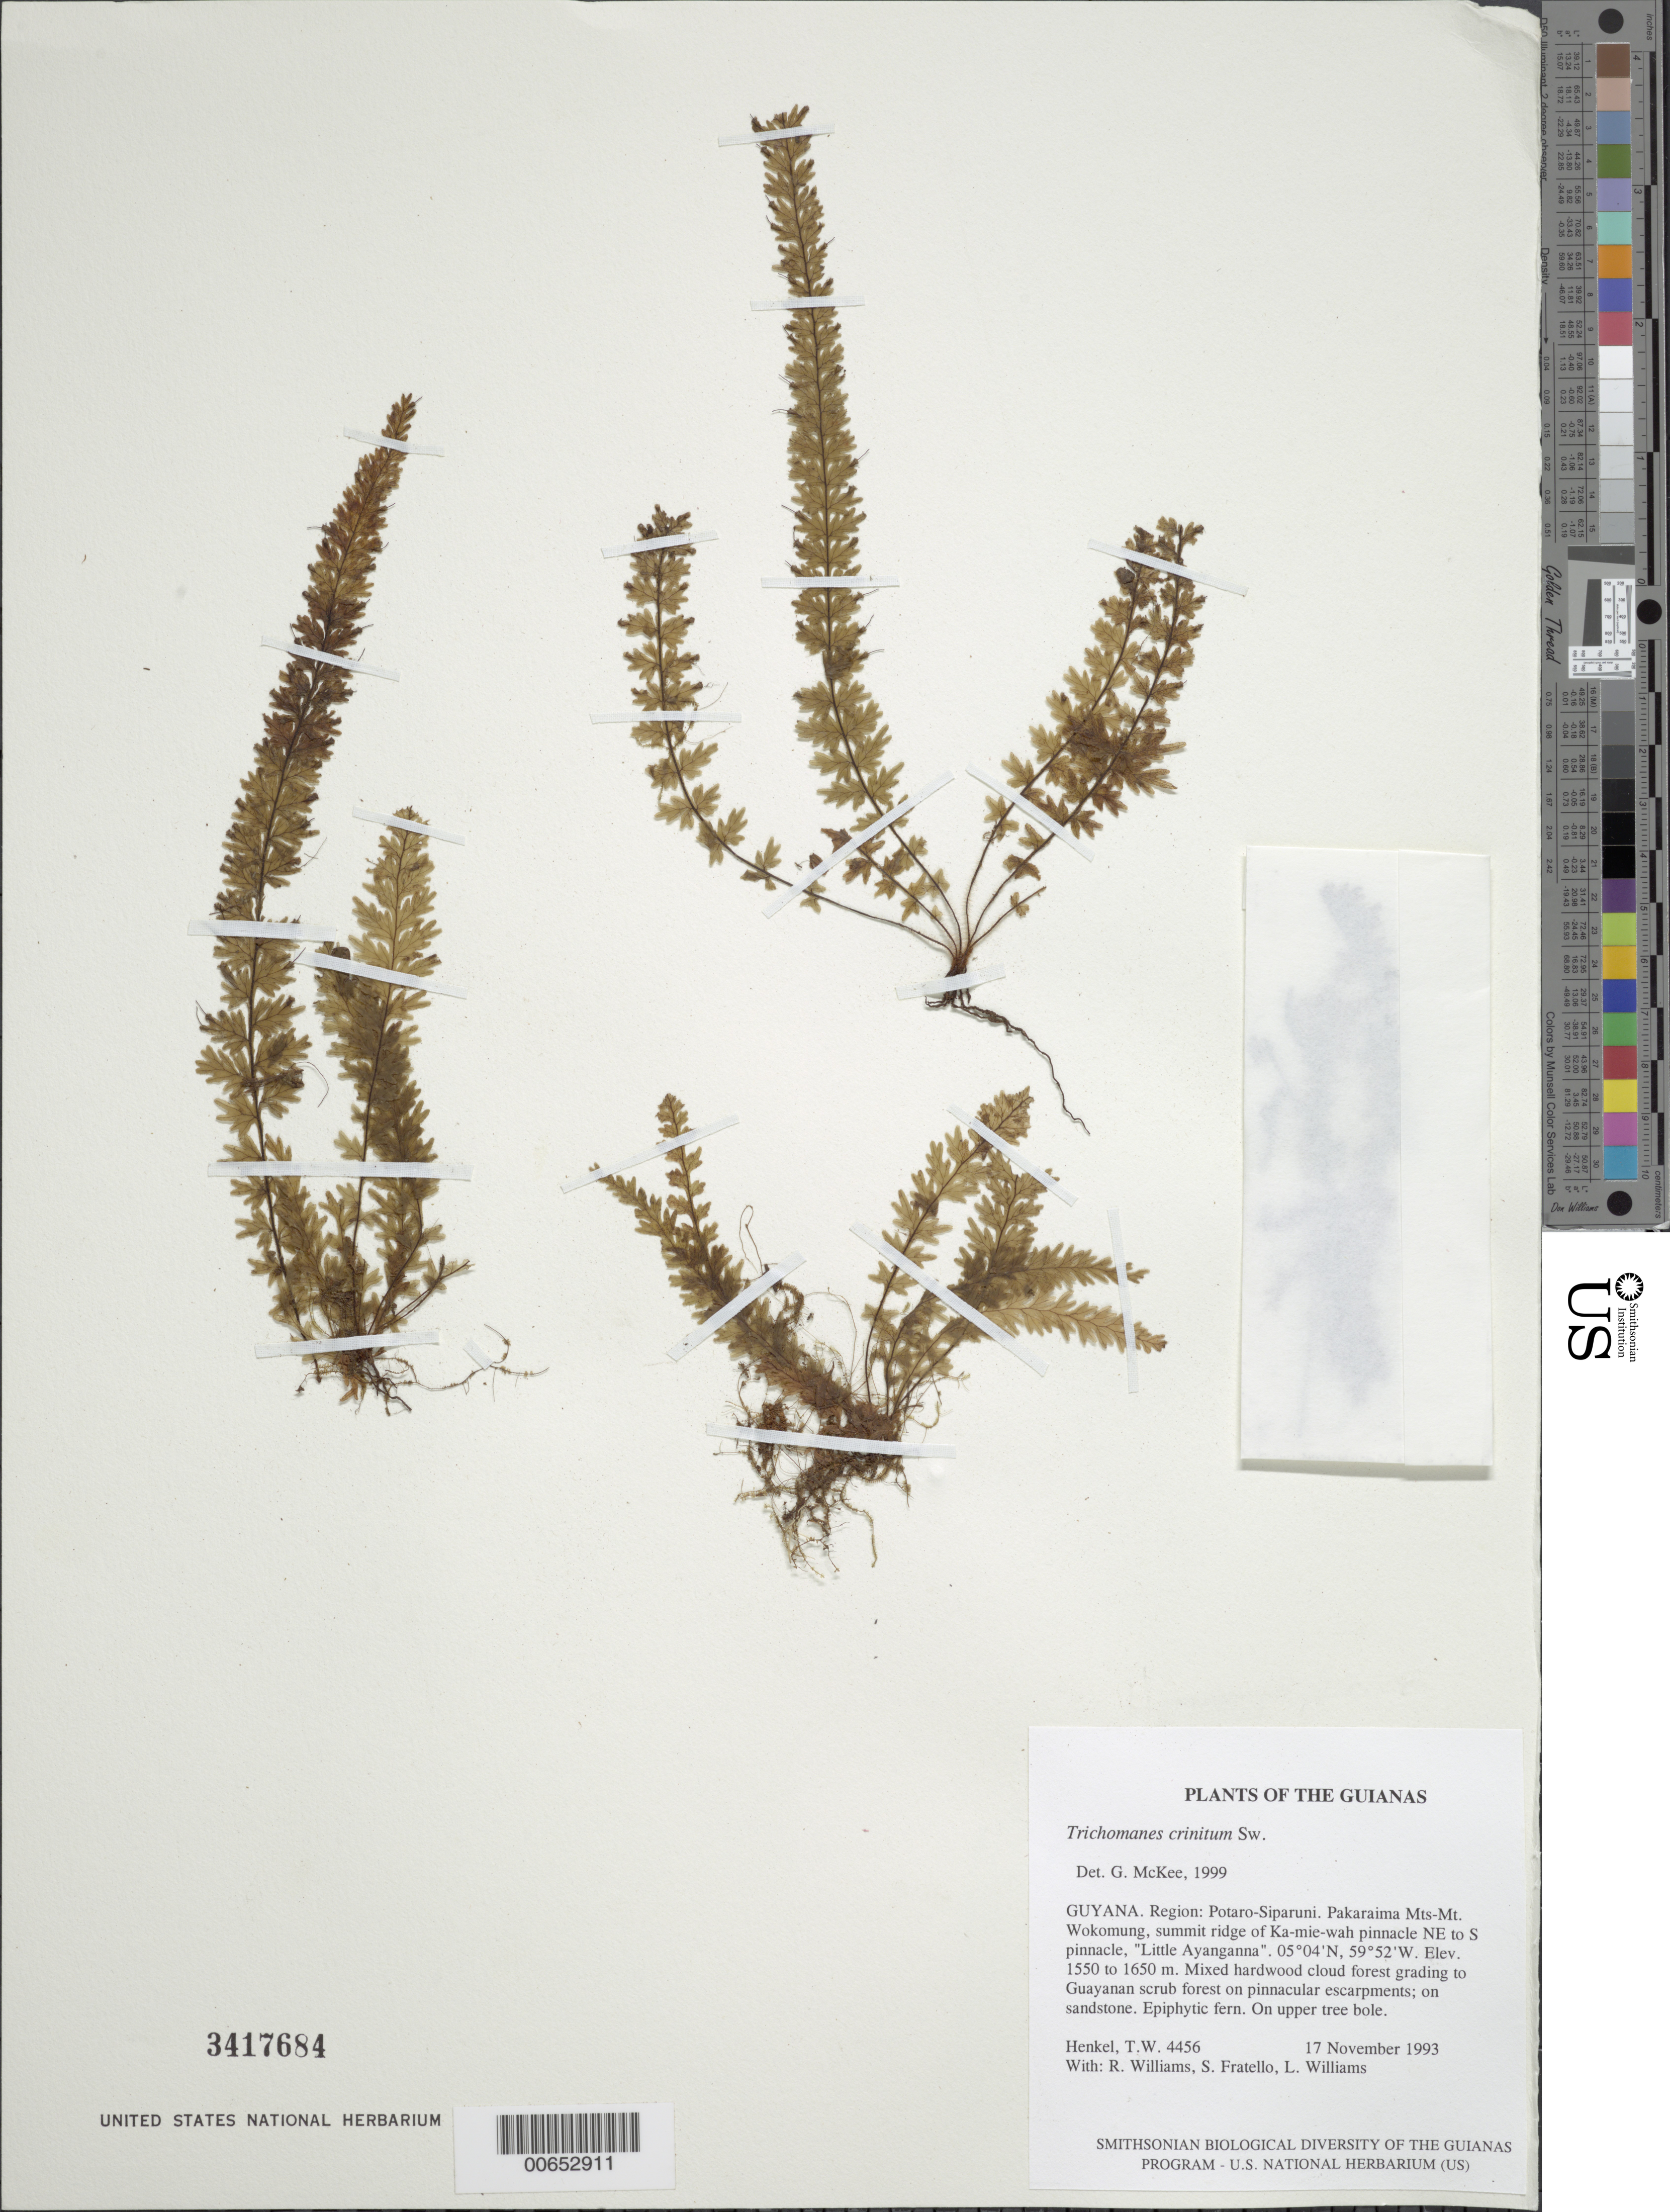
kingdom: Plantae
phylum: Tracheophyta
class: Polypodiopsida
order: Hymenophyllales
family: Hymenophyllaceae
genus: Trichomanes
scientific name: Trichomanes crinitum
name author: Sw.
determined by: McKee, G. S., (US), NMNH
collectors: T. Henkel, R. Williams, S. Fratello & L. Williams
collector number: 4456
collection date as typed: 17 November 1993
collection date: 1993-11-17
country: Guyana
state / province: Potaro-Siparuni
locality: Pakaraima Mts-Mt. Wokomung, summit ridge of Ka-mie-wah pinnacle NE to S pinnacle, "Little Ayanganna"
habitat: Mixed hardwood cloud forest grading to Guayanan scrub forest on pinnacular escarpments; on sandstone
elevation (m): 1550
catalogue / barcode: US 3417684